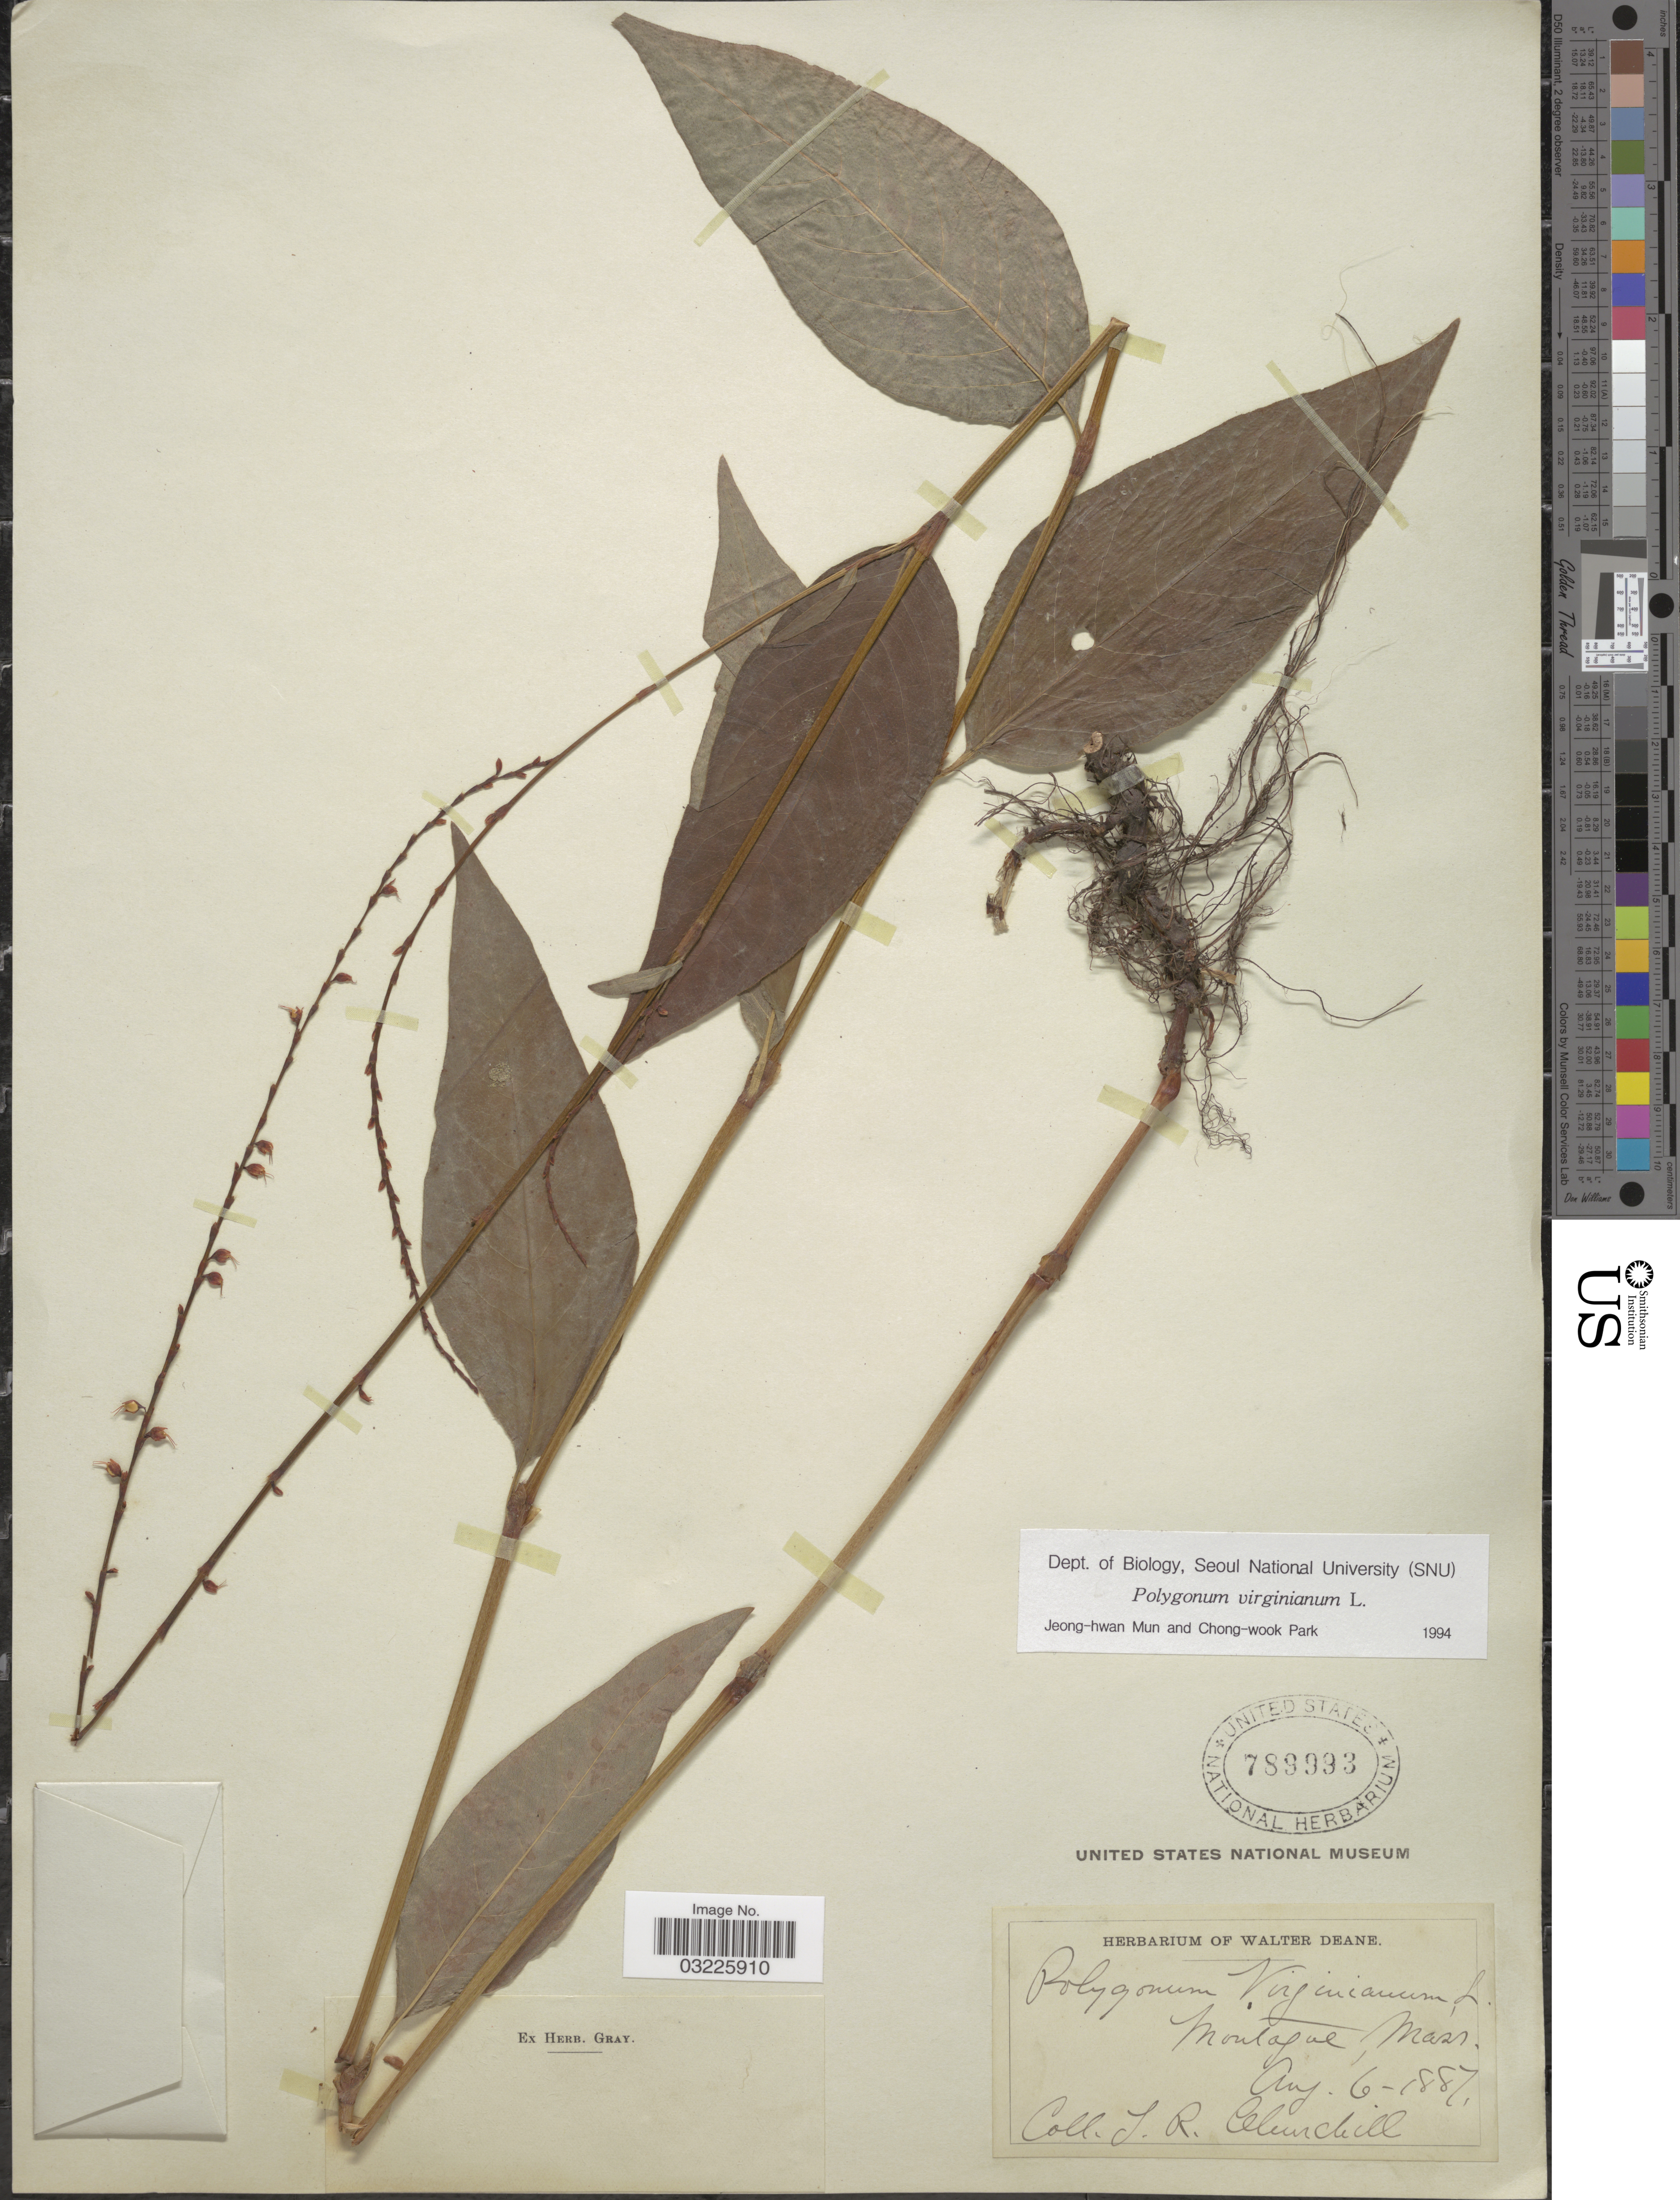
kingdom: Plantae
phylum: Tracheophyta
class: Magnoliopsida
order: Caryophyllales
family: Polygonaceae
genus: Persicaria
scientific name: Persicaria virginiana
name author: (L.) Gaertn.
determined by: Atha, D. E.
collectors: J. Churchill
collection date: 1887-08-06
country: United States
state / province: Massachusetts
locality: Montagne.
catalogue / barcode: US 789993